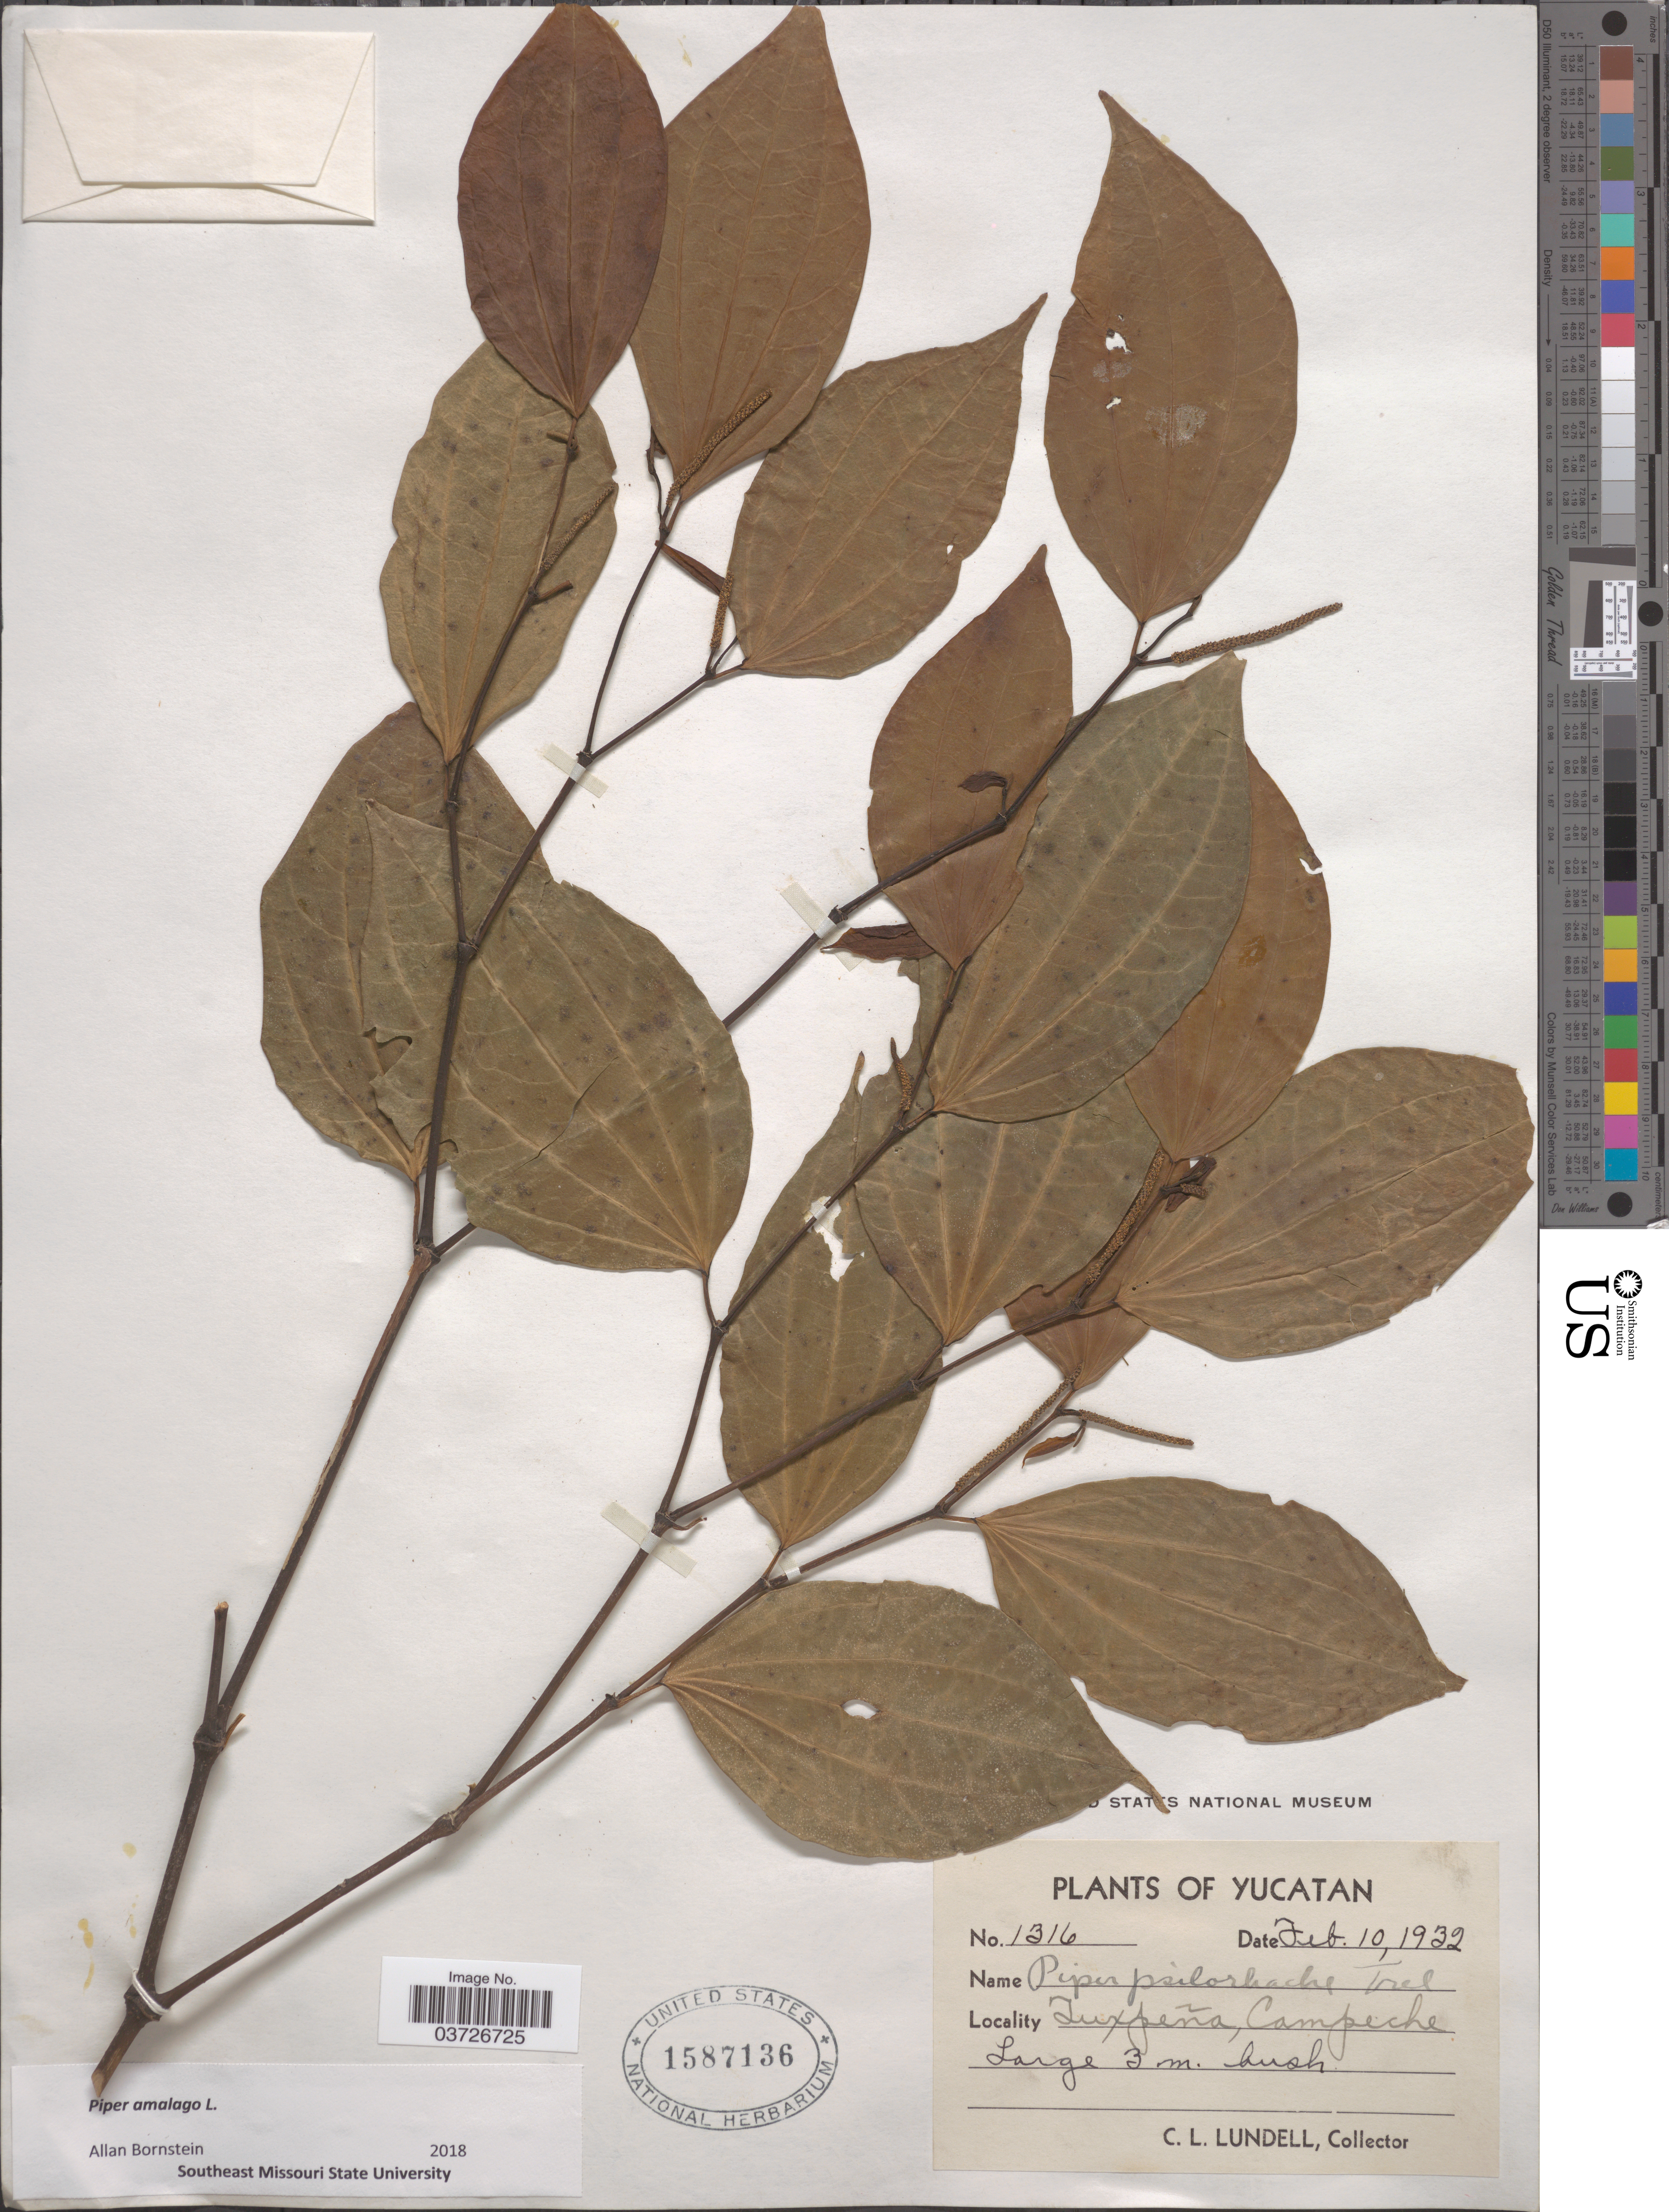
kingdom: Plantae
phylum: Tracheophyta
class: Magnoliopsida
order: Piperales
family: Piperaceae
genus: Piper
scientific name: Piper amalago var. medium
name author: (Jacq.) Yunck.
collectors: C. L. Lundell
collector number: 1316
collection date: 1932-02-10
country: Mexico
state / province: Campeche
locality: Yucatan. Tuxpeña.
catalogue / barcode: US 1587136